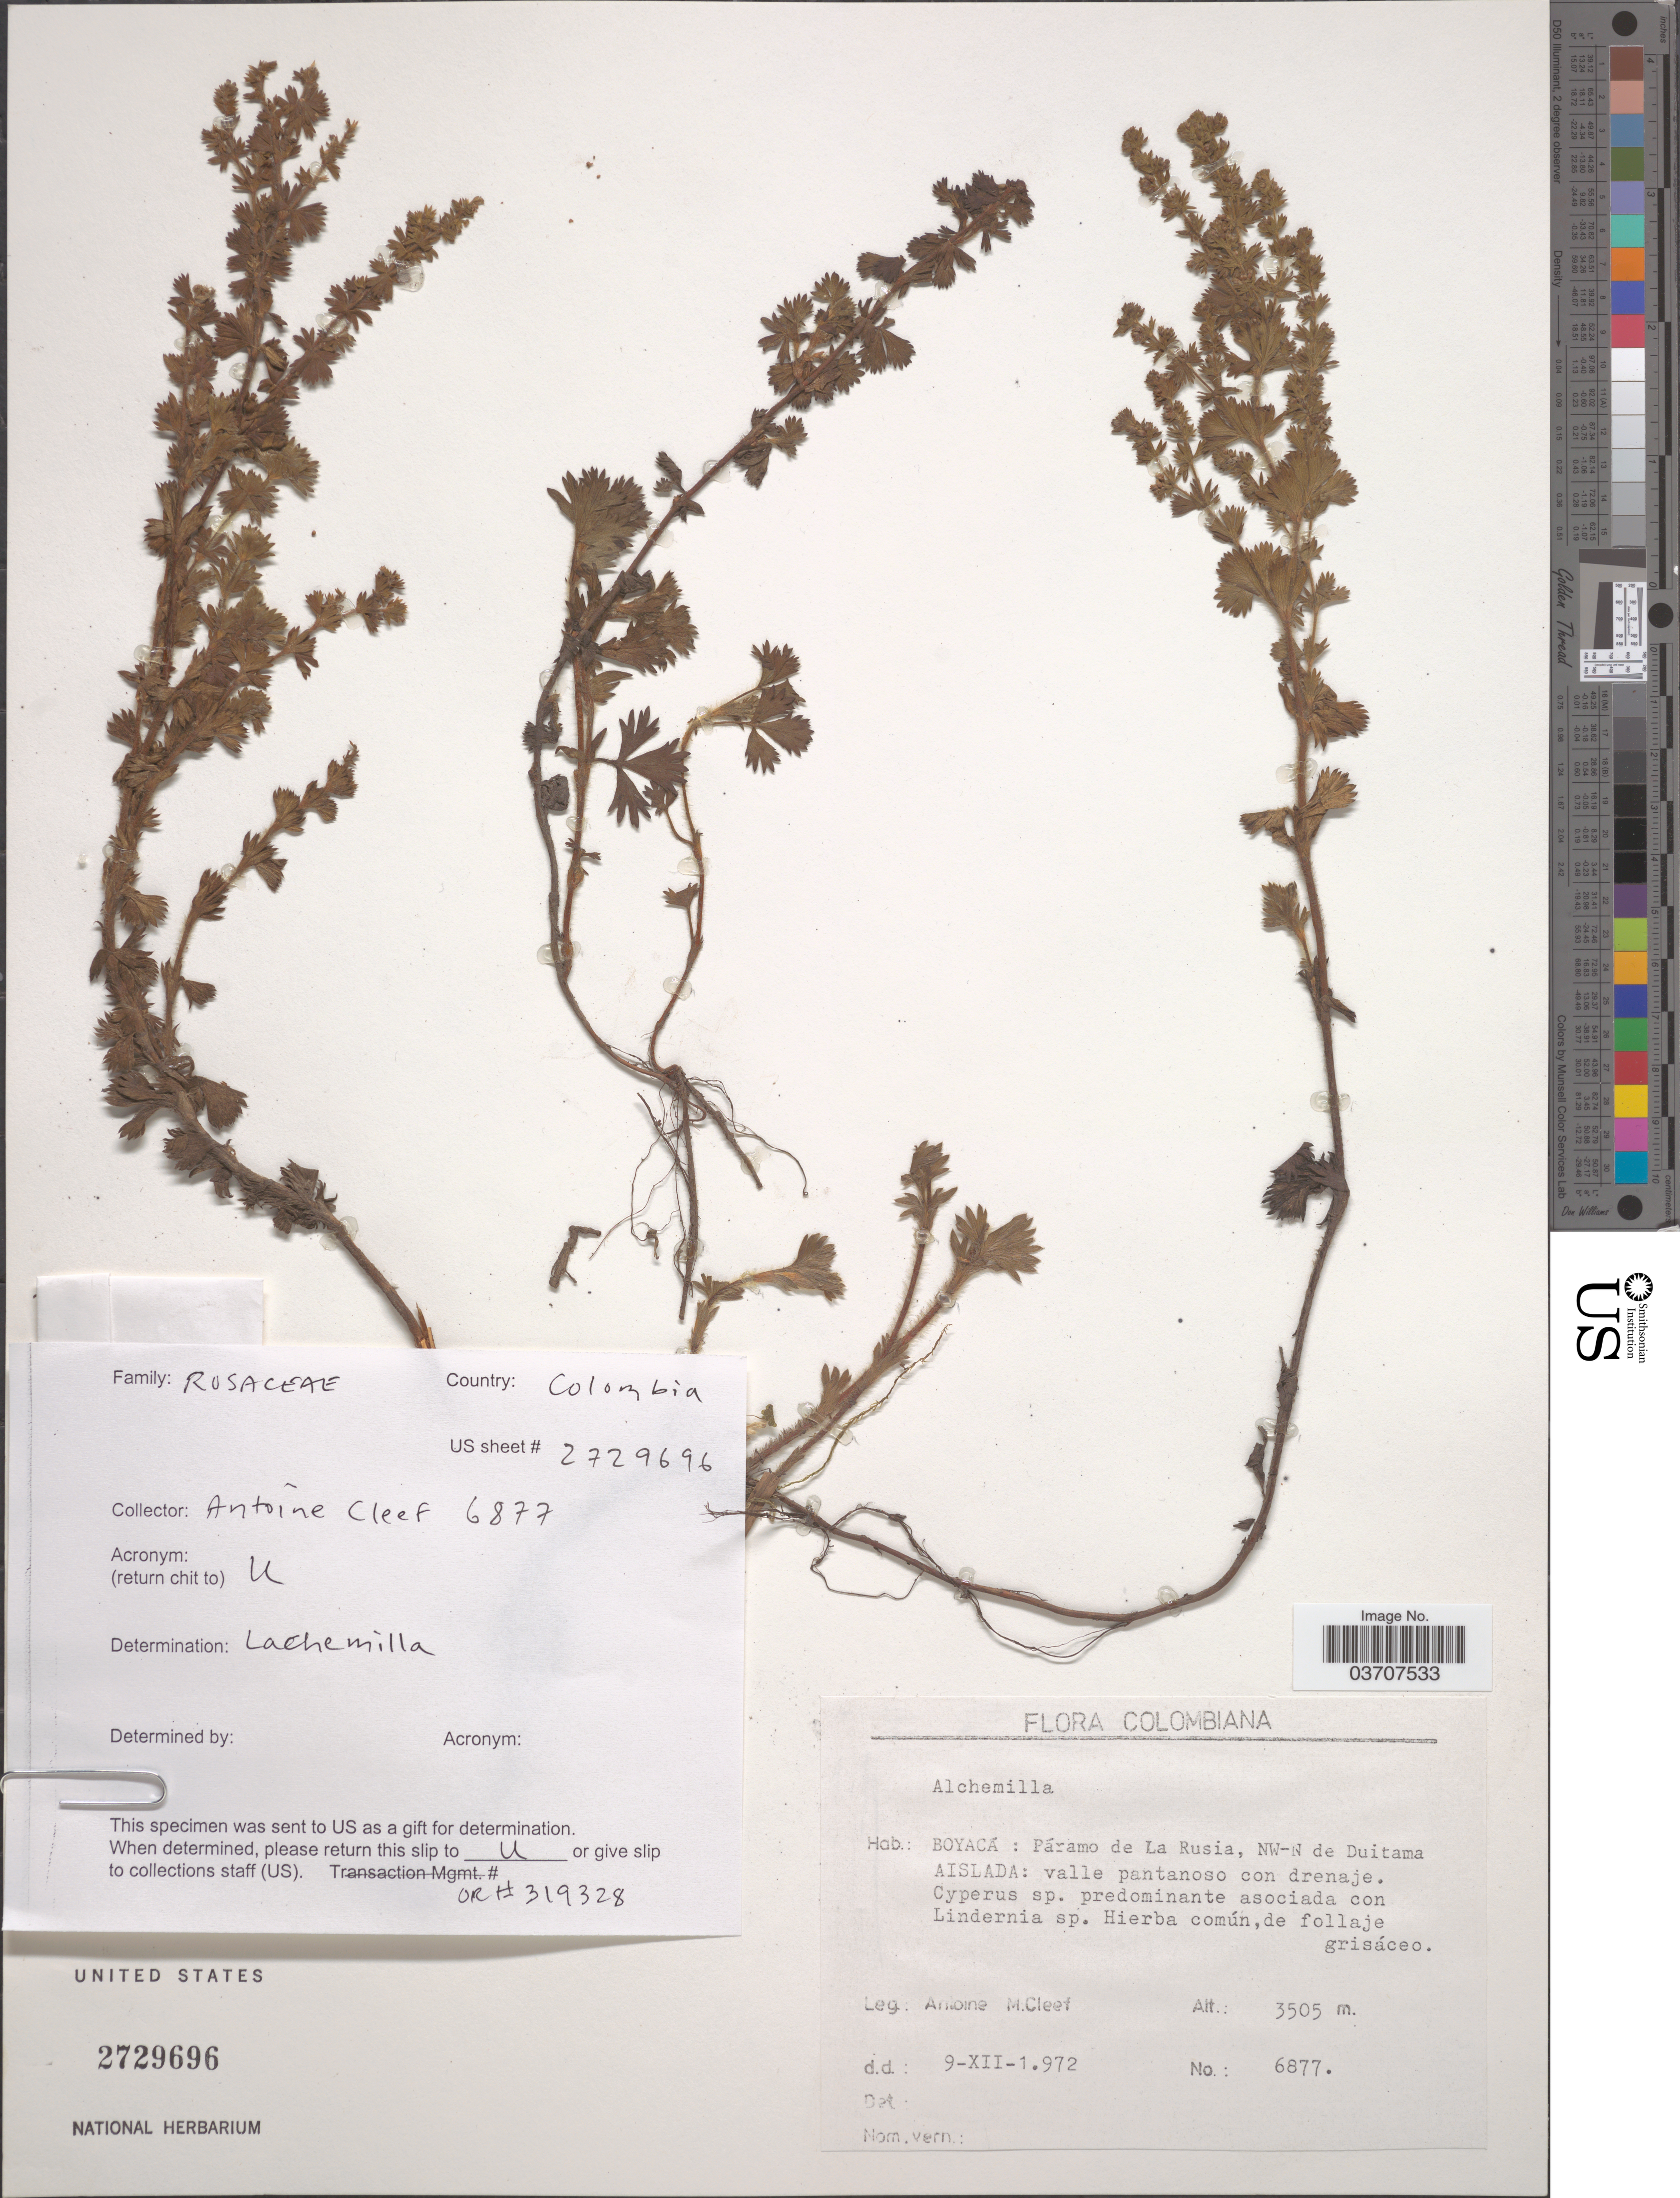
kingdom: Plantae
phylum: Tracheophyta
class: Magnoliopsida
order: Rosales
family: Rosaceae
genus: Lachemilla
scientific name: Lachemilla sp.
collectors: A. M. Cleef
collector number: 6877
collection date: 1972-12-09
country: Colombia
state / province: Boyacá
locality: Páramo de La Rusia, NW-N de Duitama Aislada.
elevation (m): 3505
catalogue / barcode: US 2729696